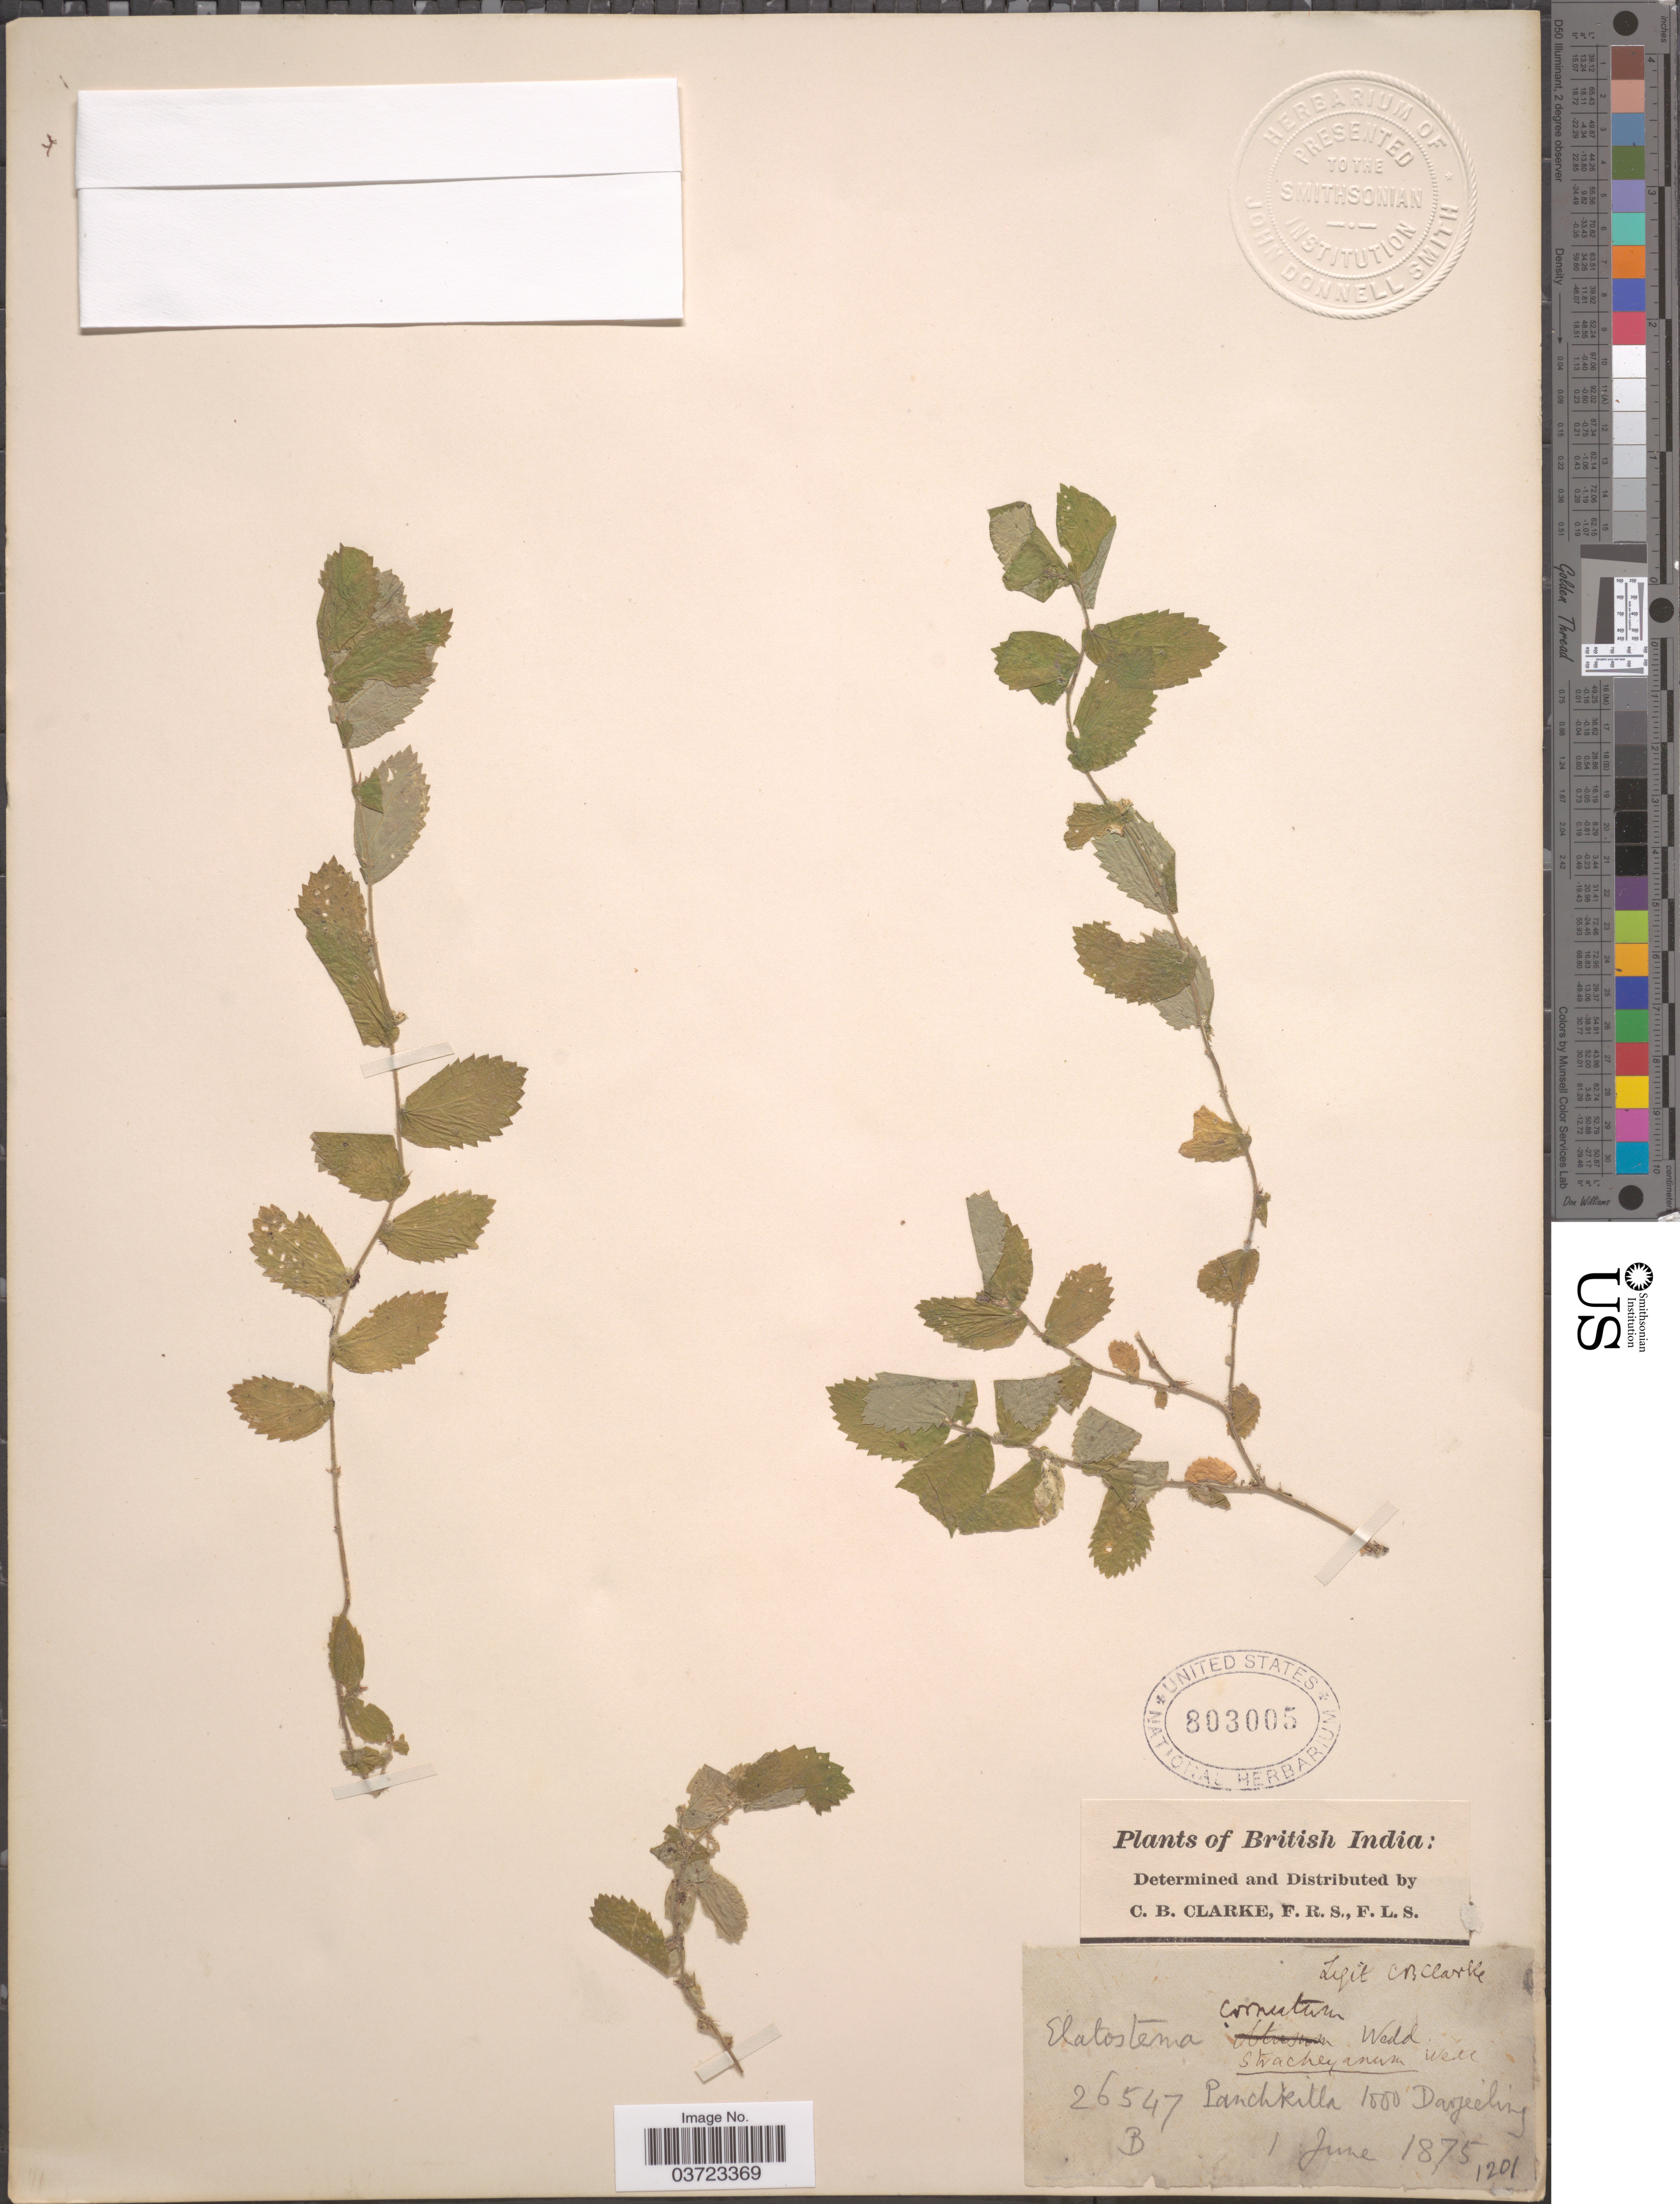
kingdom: Plantae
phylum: Tracheophyta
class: Magnoliopsida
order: Rosales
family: Urticaceae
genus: Elatostema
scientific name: Elatostema cuneatum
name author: Wight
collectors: C. B. Clarke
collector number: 26547B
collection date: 1875-06-01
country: India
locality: British India. Panchkilla. Darjeeling.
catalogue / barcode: US 803005